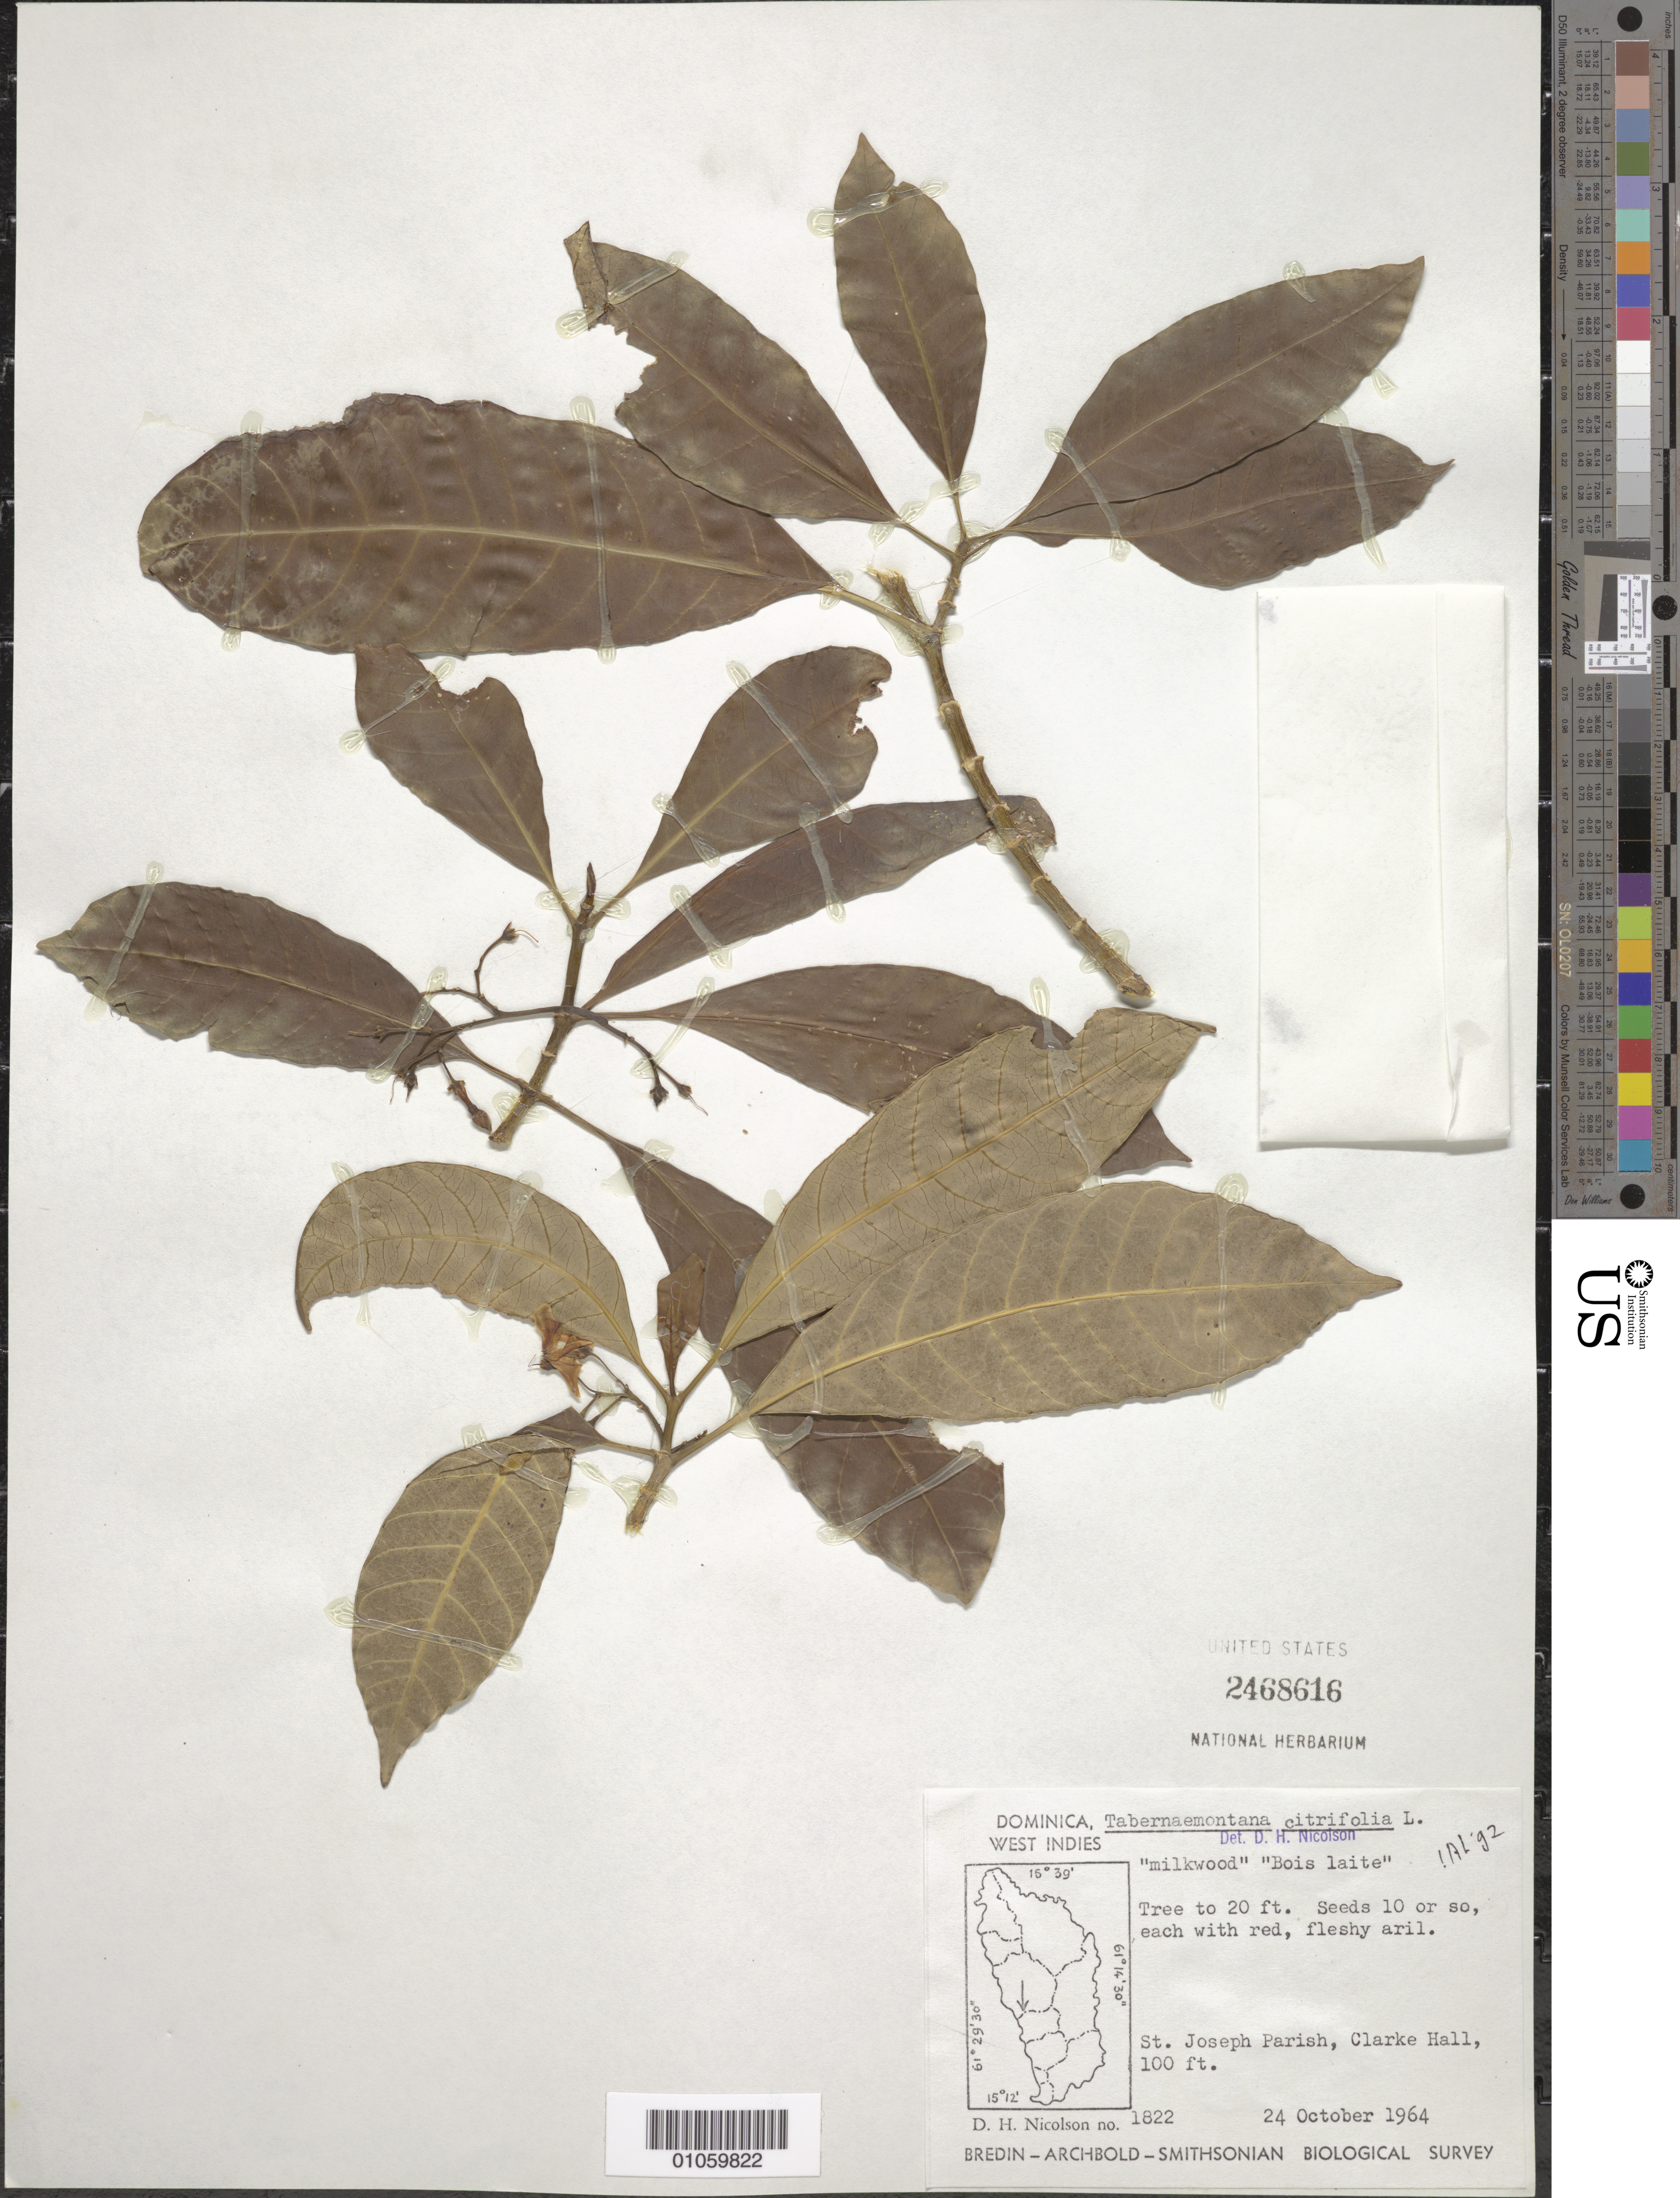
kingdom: Plantae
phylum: Tracheophyta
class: Magnoliopsida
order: Gentianales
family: Apocynaceae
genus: Tabernaemontana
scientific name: Tabernaemontana citrifolia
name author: L.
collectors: D. H. Nicolson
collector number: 1822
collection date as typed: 24 Oct 1964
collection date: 1964-10-24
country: Dominica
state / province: St. Joseph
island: Dominica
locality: Clarke Hall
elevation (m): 30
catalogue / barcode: US 2468616